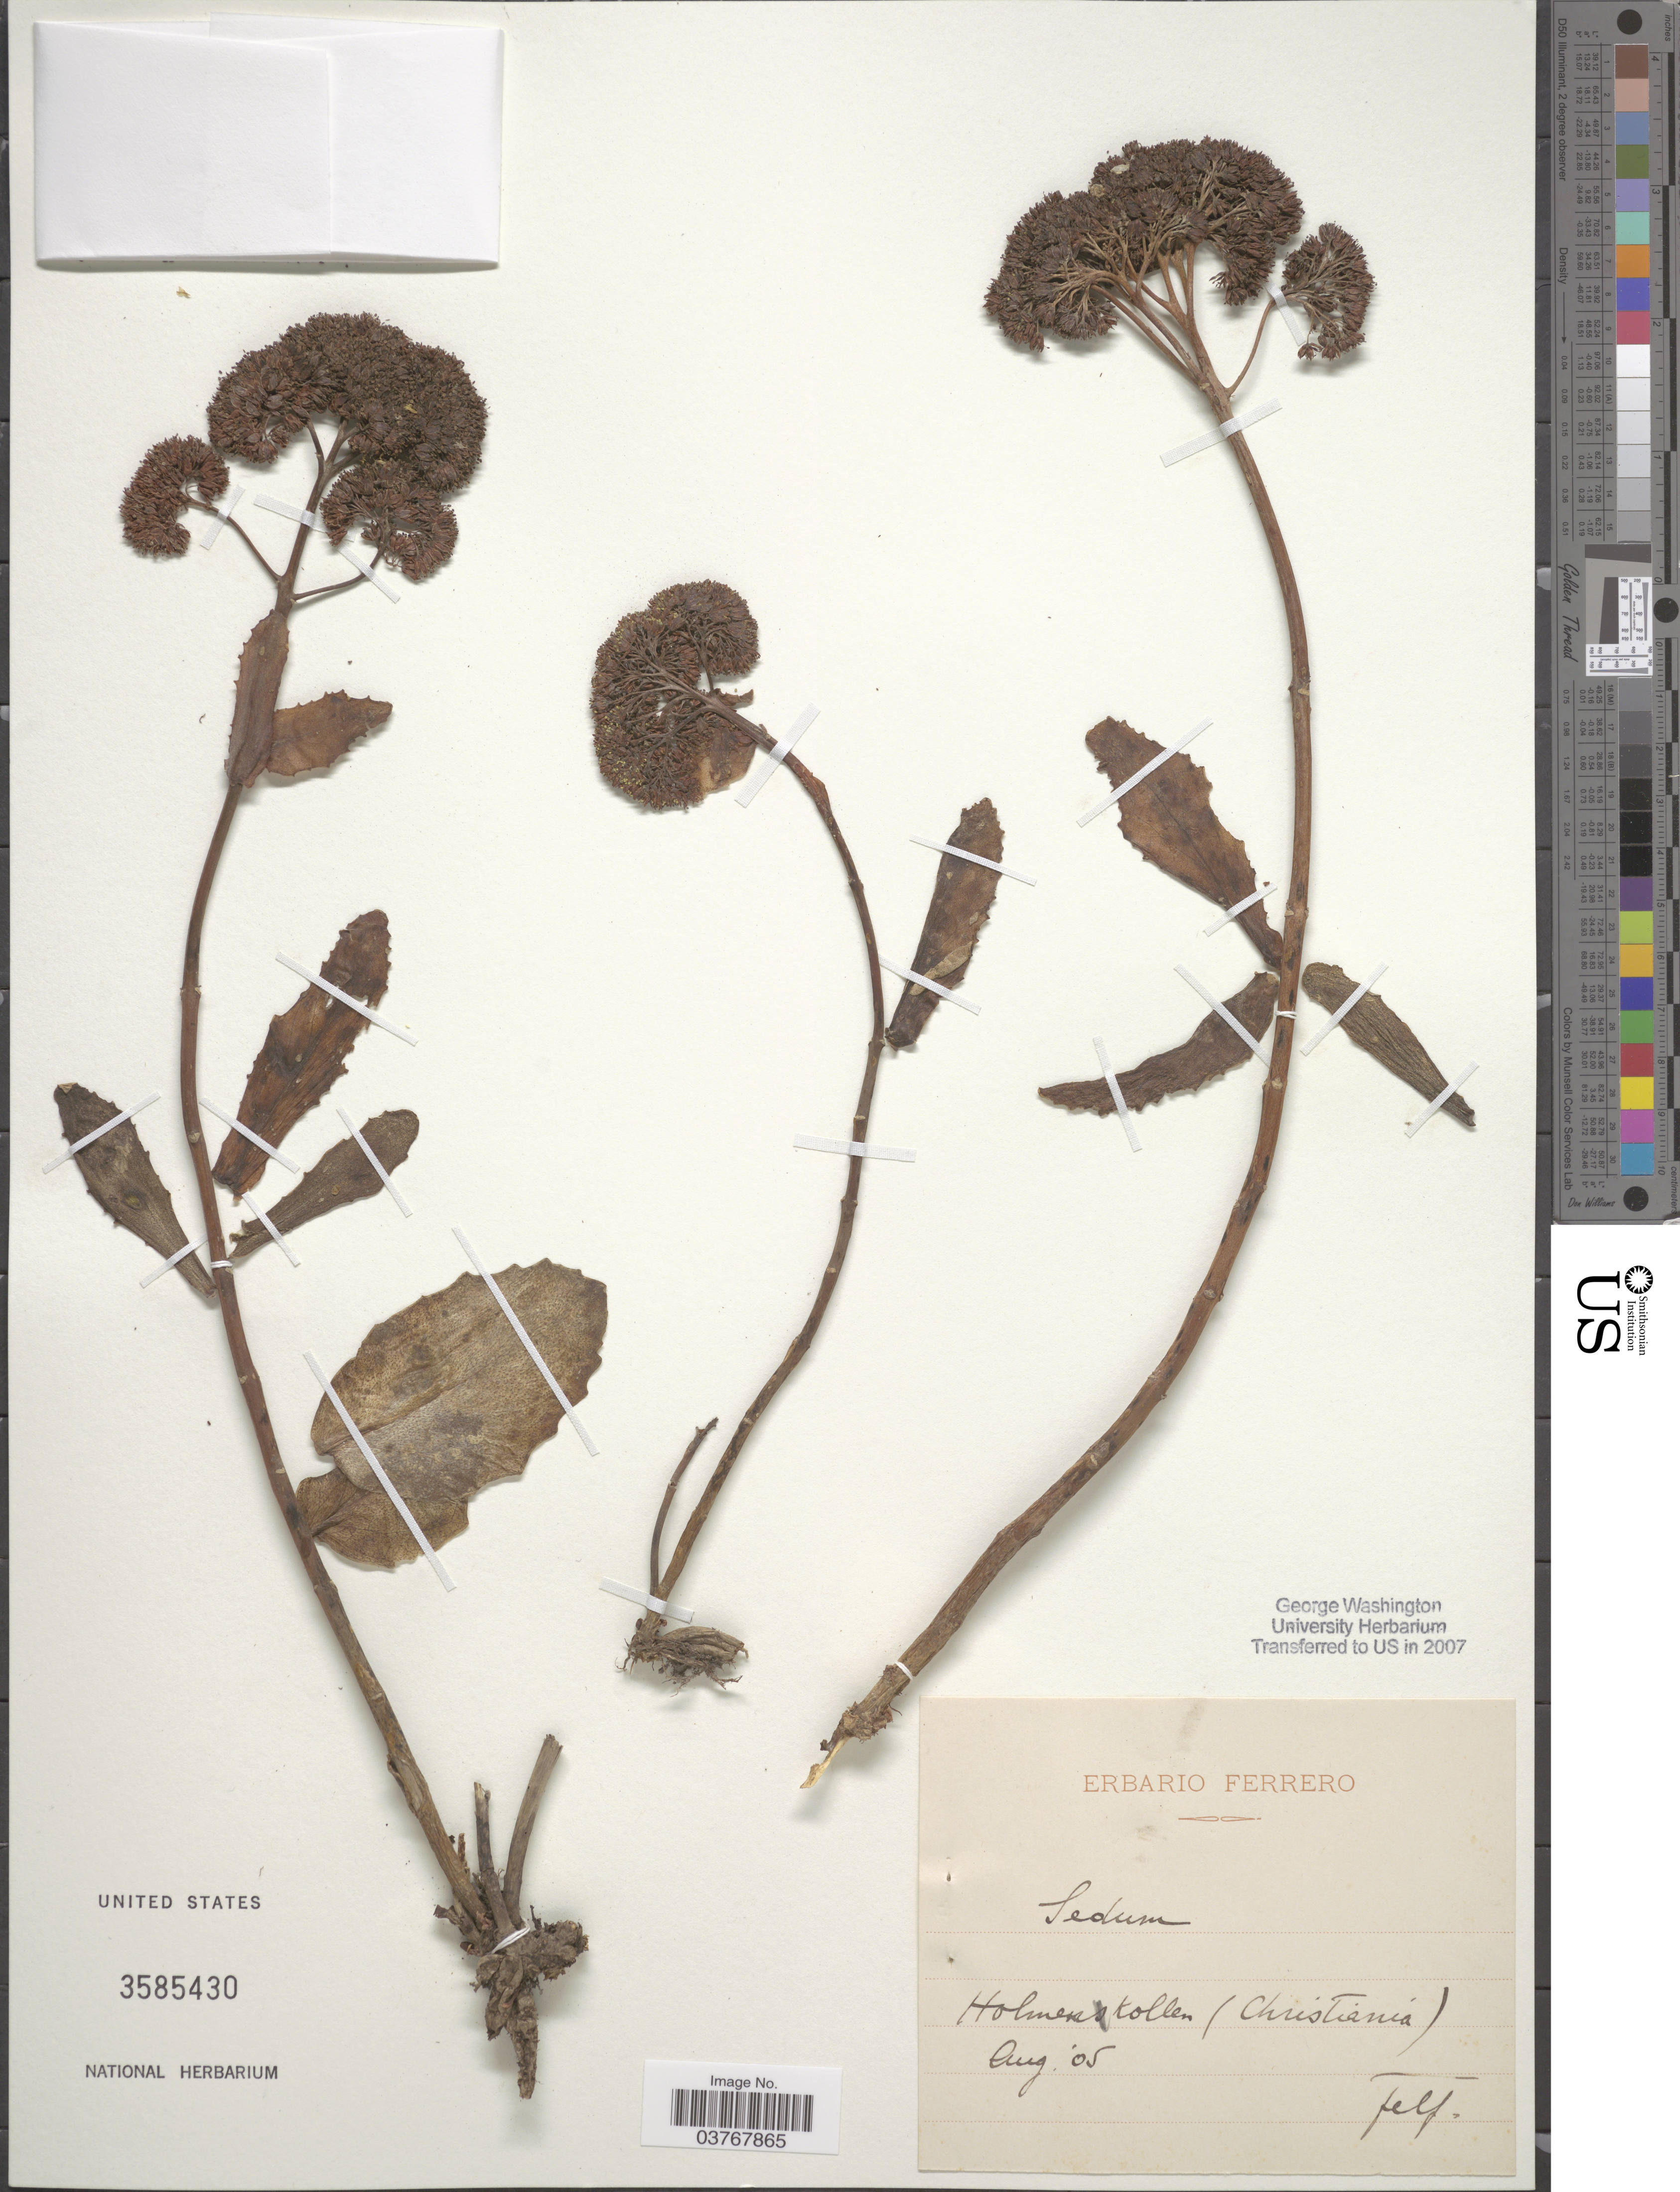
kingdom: Plantae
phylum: Tracheophyta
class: Magnoliopsida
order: Saxifragales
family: Crassulaceae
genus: Sedum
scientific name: Sedum sp.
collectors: F. Ferrero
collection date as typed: Transcribed d/m/y: /8/5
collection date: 1905-08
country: Norway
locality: Holmenkollen (Christiania).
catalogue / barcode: US 3585430